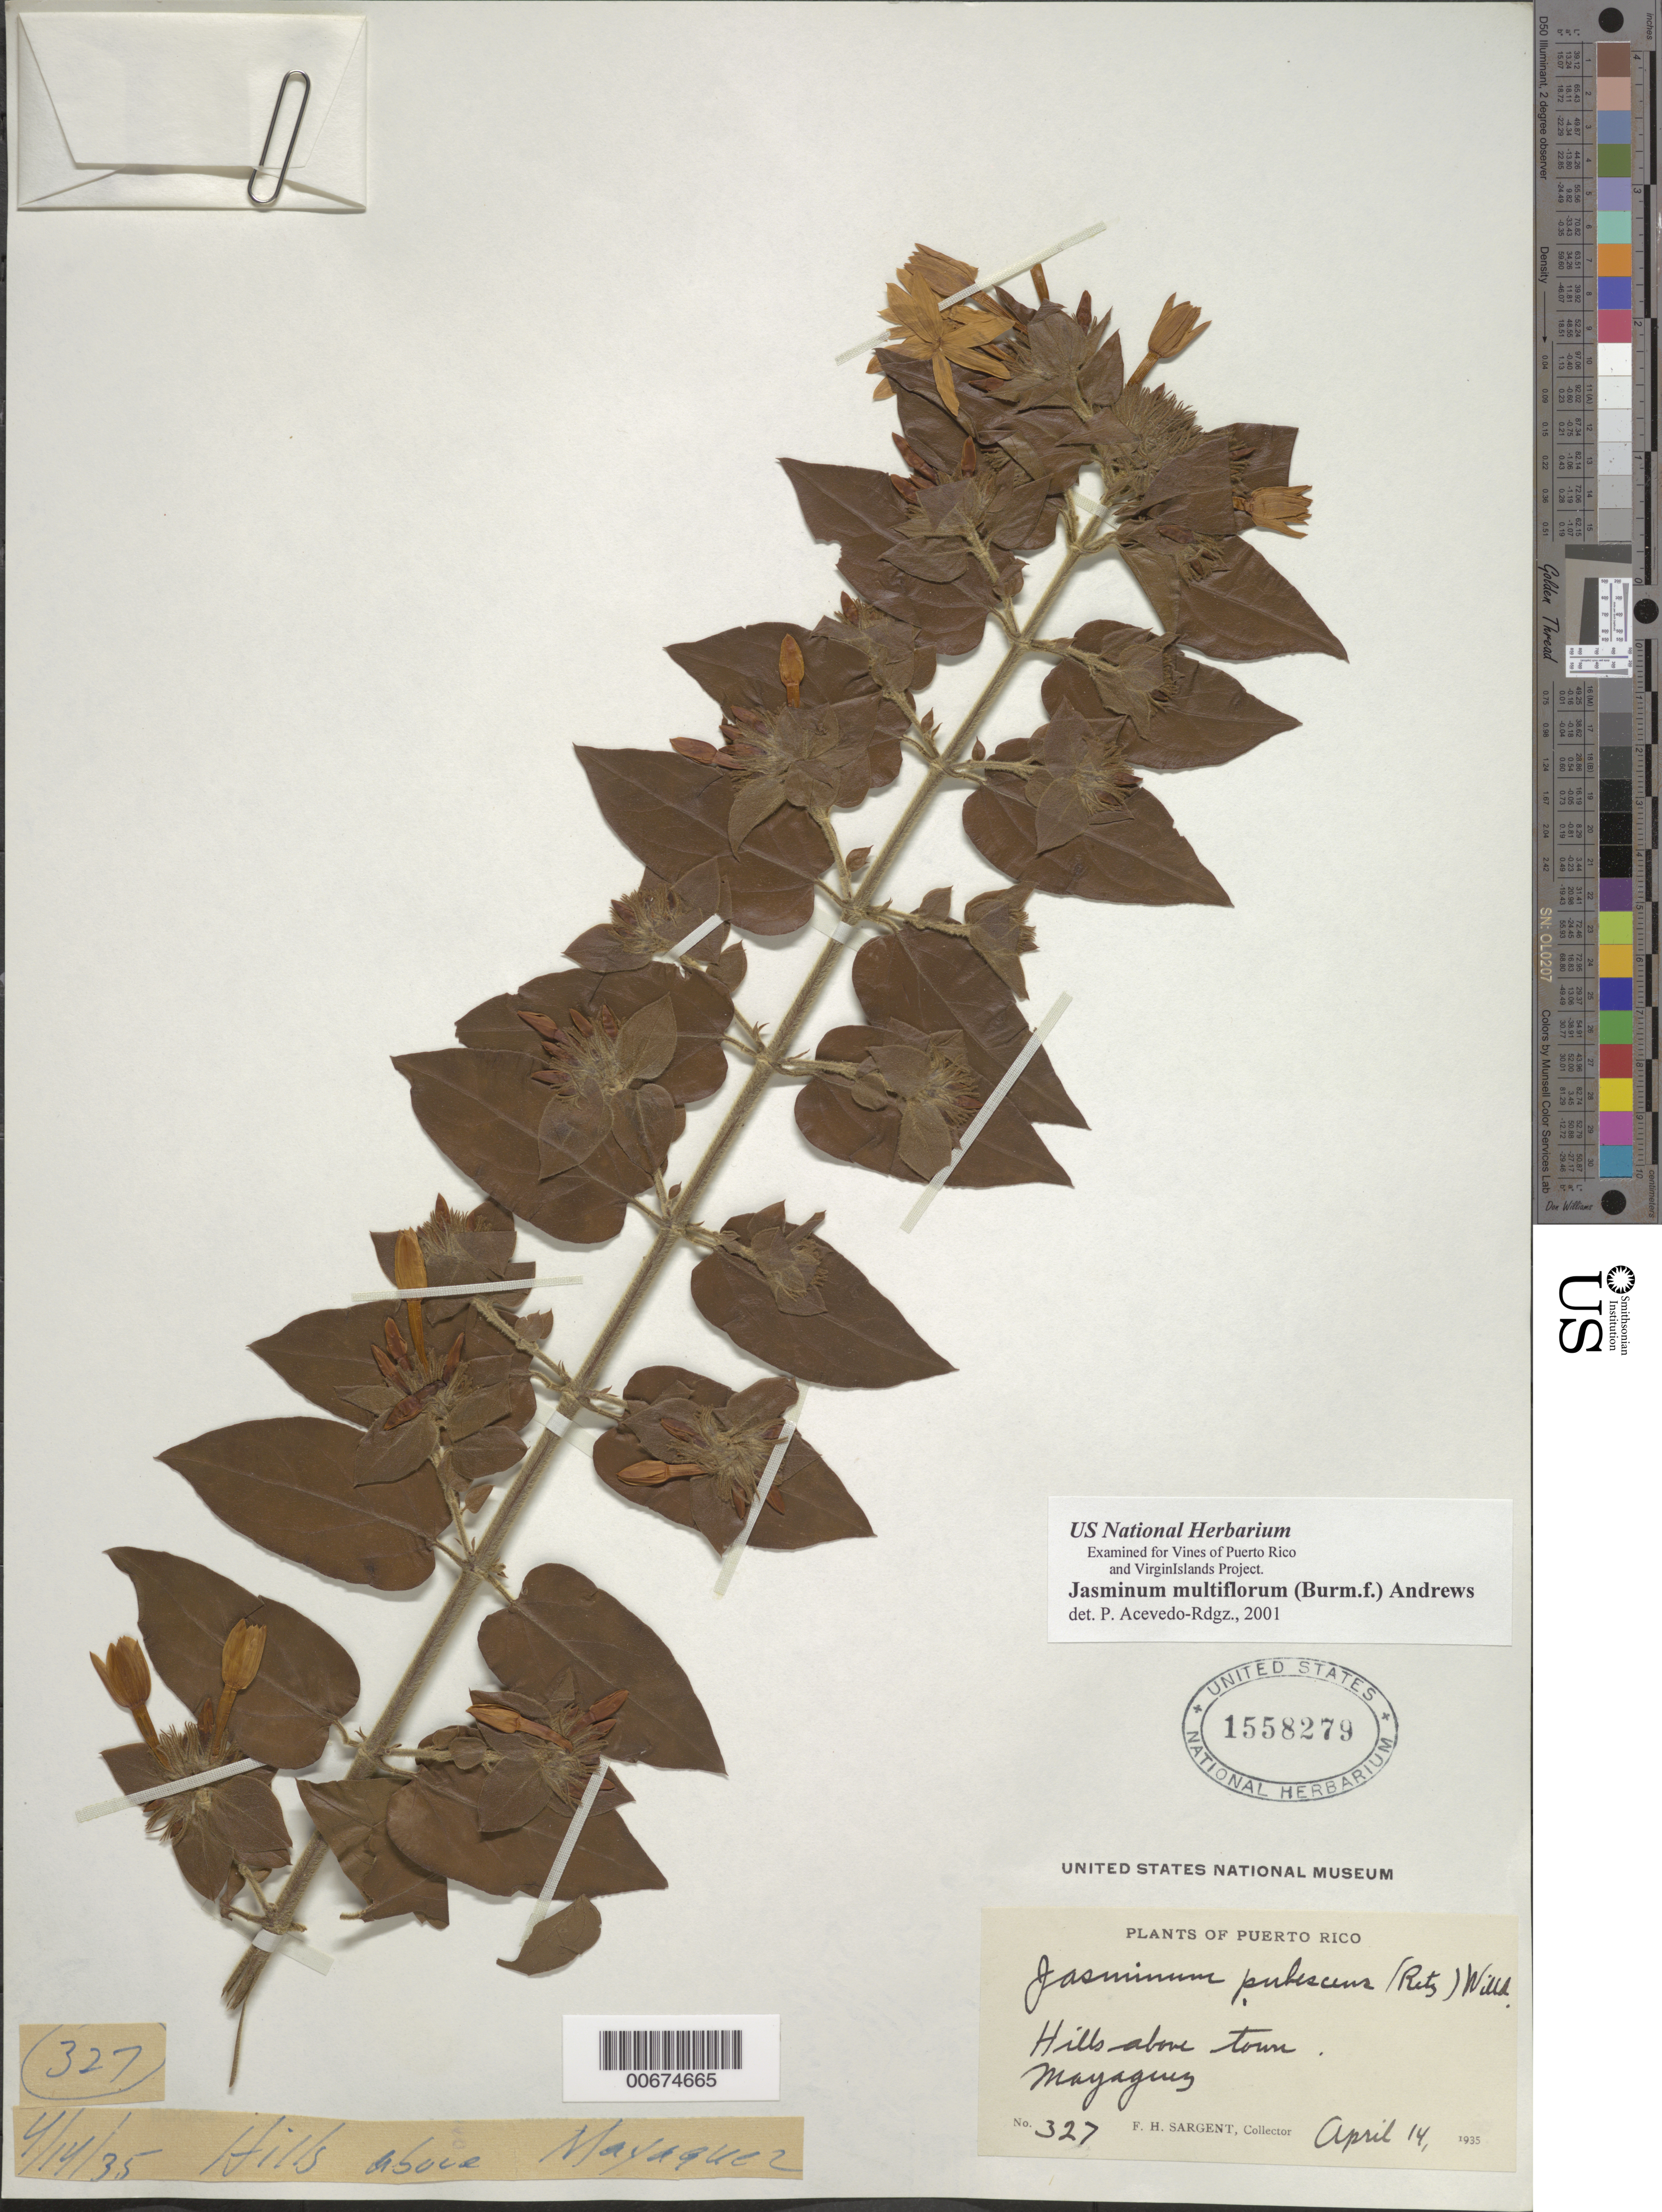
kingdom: Plantae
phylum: Tracheophyta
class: Magnoliopsida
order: Lamiales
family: Oleaceae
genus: Jasminum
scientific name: Jasminum multiflorum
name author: (Burm. f.) Andrews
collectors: F. H. Sargent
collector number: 327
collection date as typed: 14 Apr 1935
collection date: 1935-04-14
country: Puerto Rico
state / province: Mayagüez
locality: Mayaguez. Hills above town.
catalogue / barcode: US 1558279